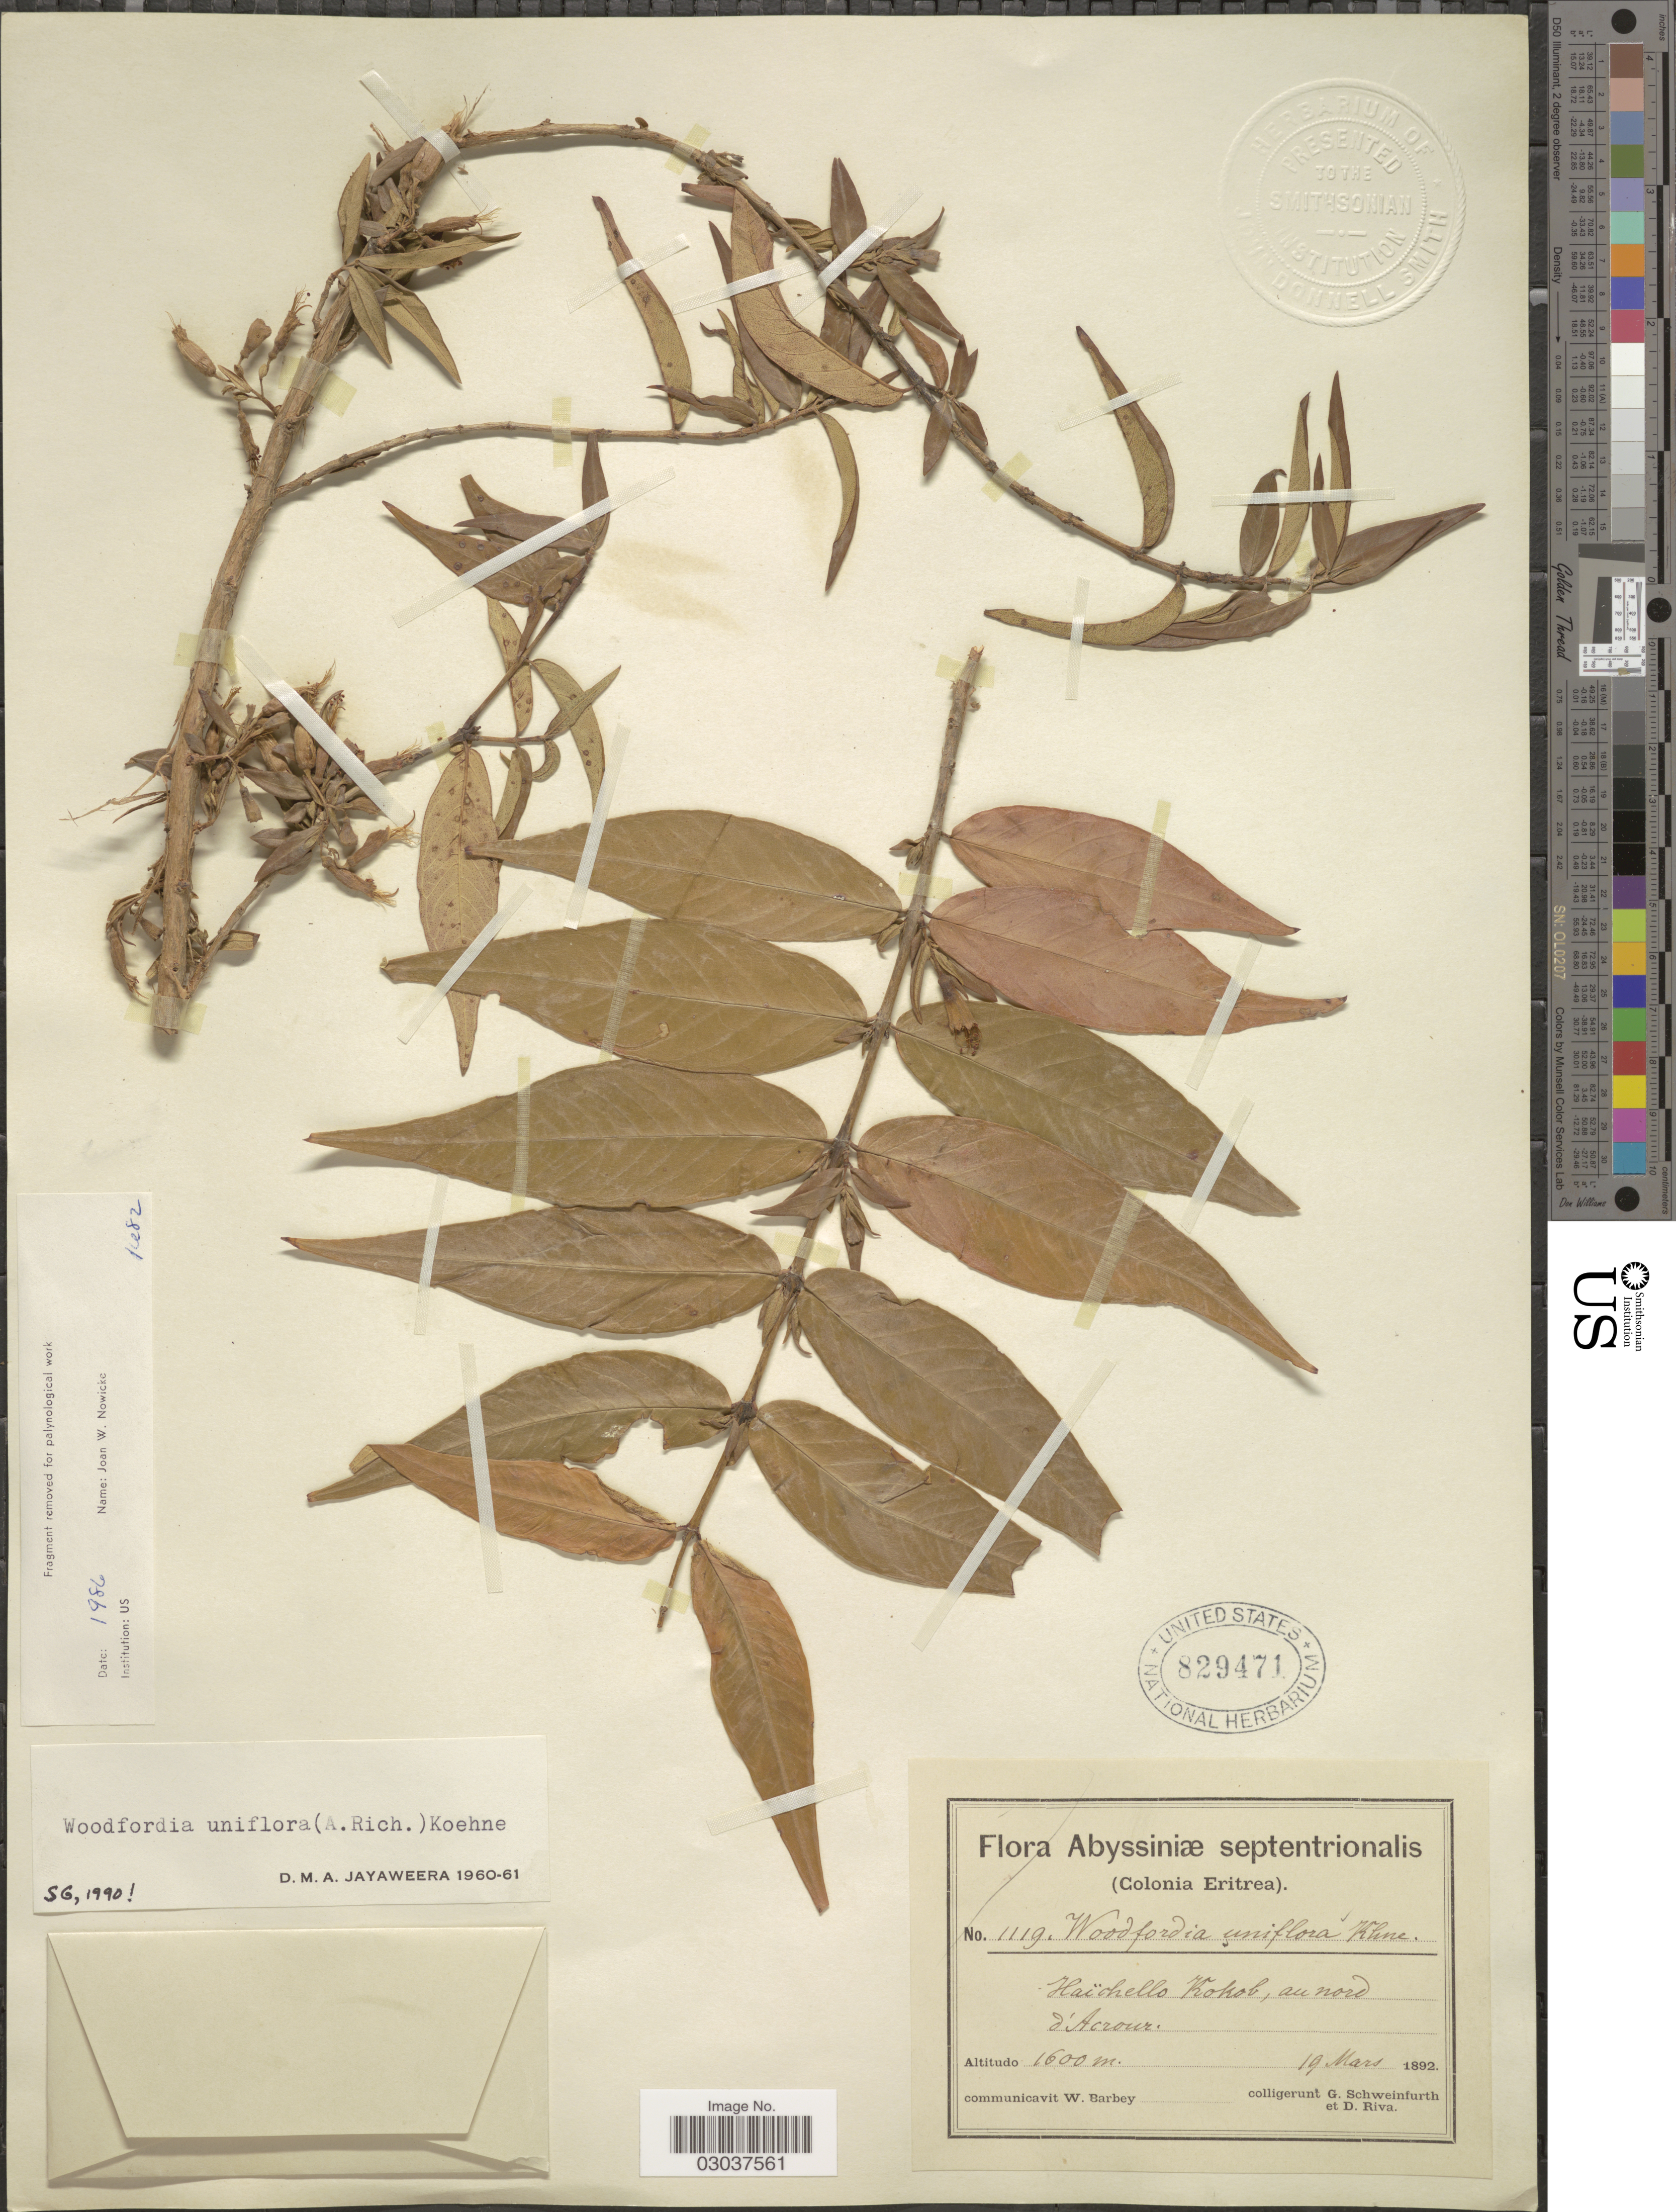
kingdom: Plantae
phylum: Tracheophyta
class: Magnoliopsida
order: Myrtales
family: Lythraceae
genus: Woodfordia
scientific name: Woodfordia uniflora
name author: (A. Rich.) Koehne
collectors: G. A. Schweinfurth (herbarium) & D. Riva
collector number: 1119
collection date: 1892-03-19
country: Eritrea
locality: Abyssiniae septentrionalis. (Colonia Eritrea). Haïchello Kokob, au nord d'Acrour.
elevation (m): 1600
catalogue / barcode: US 829471